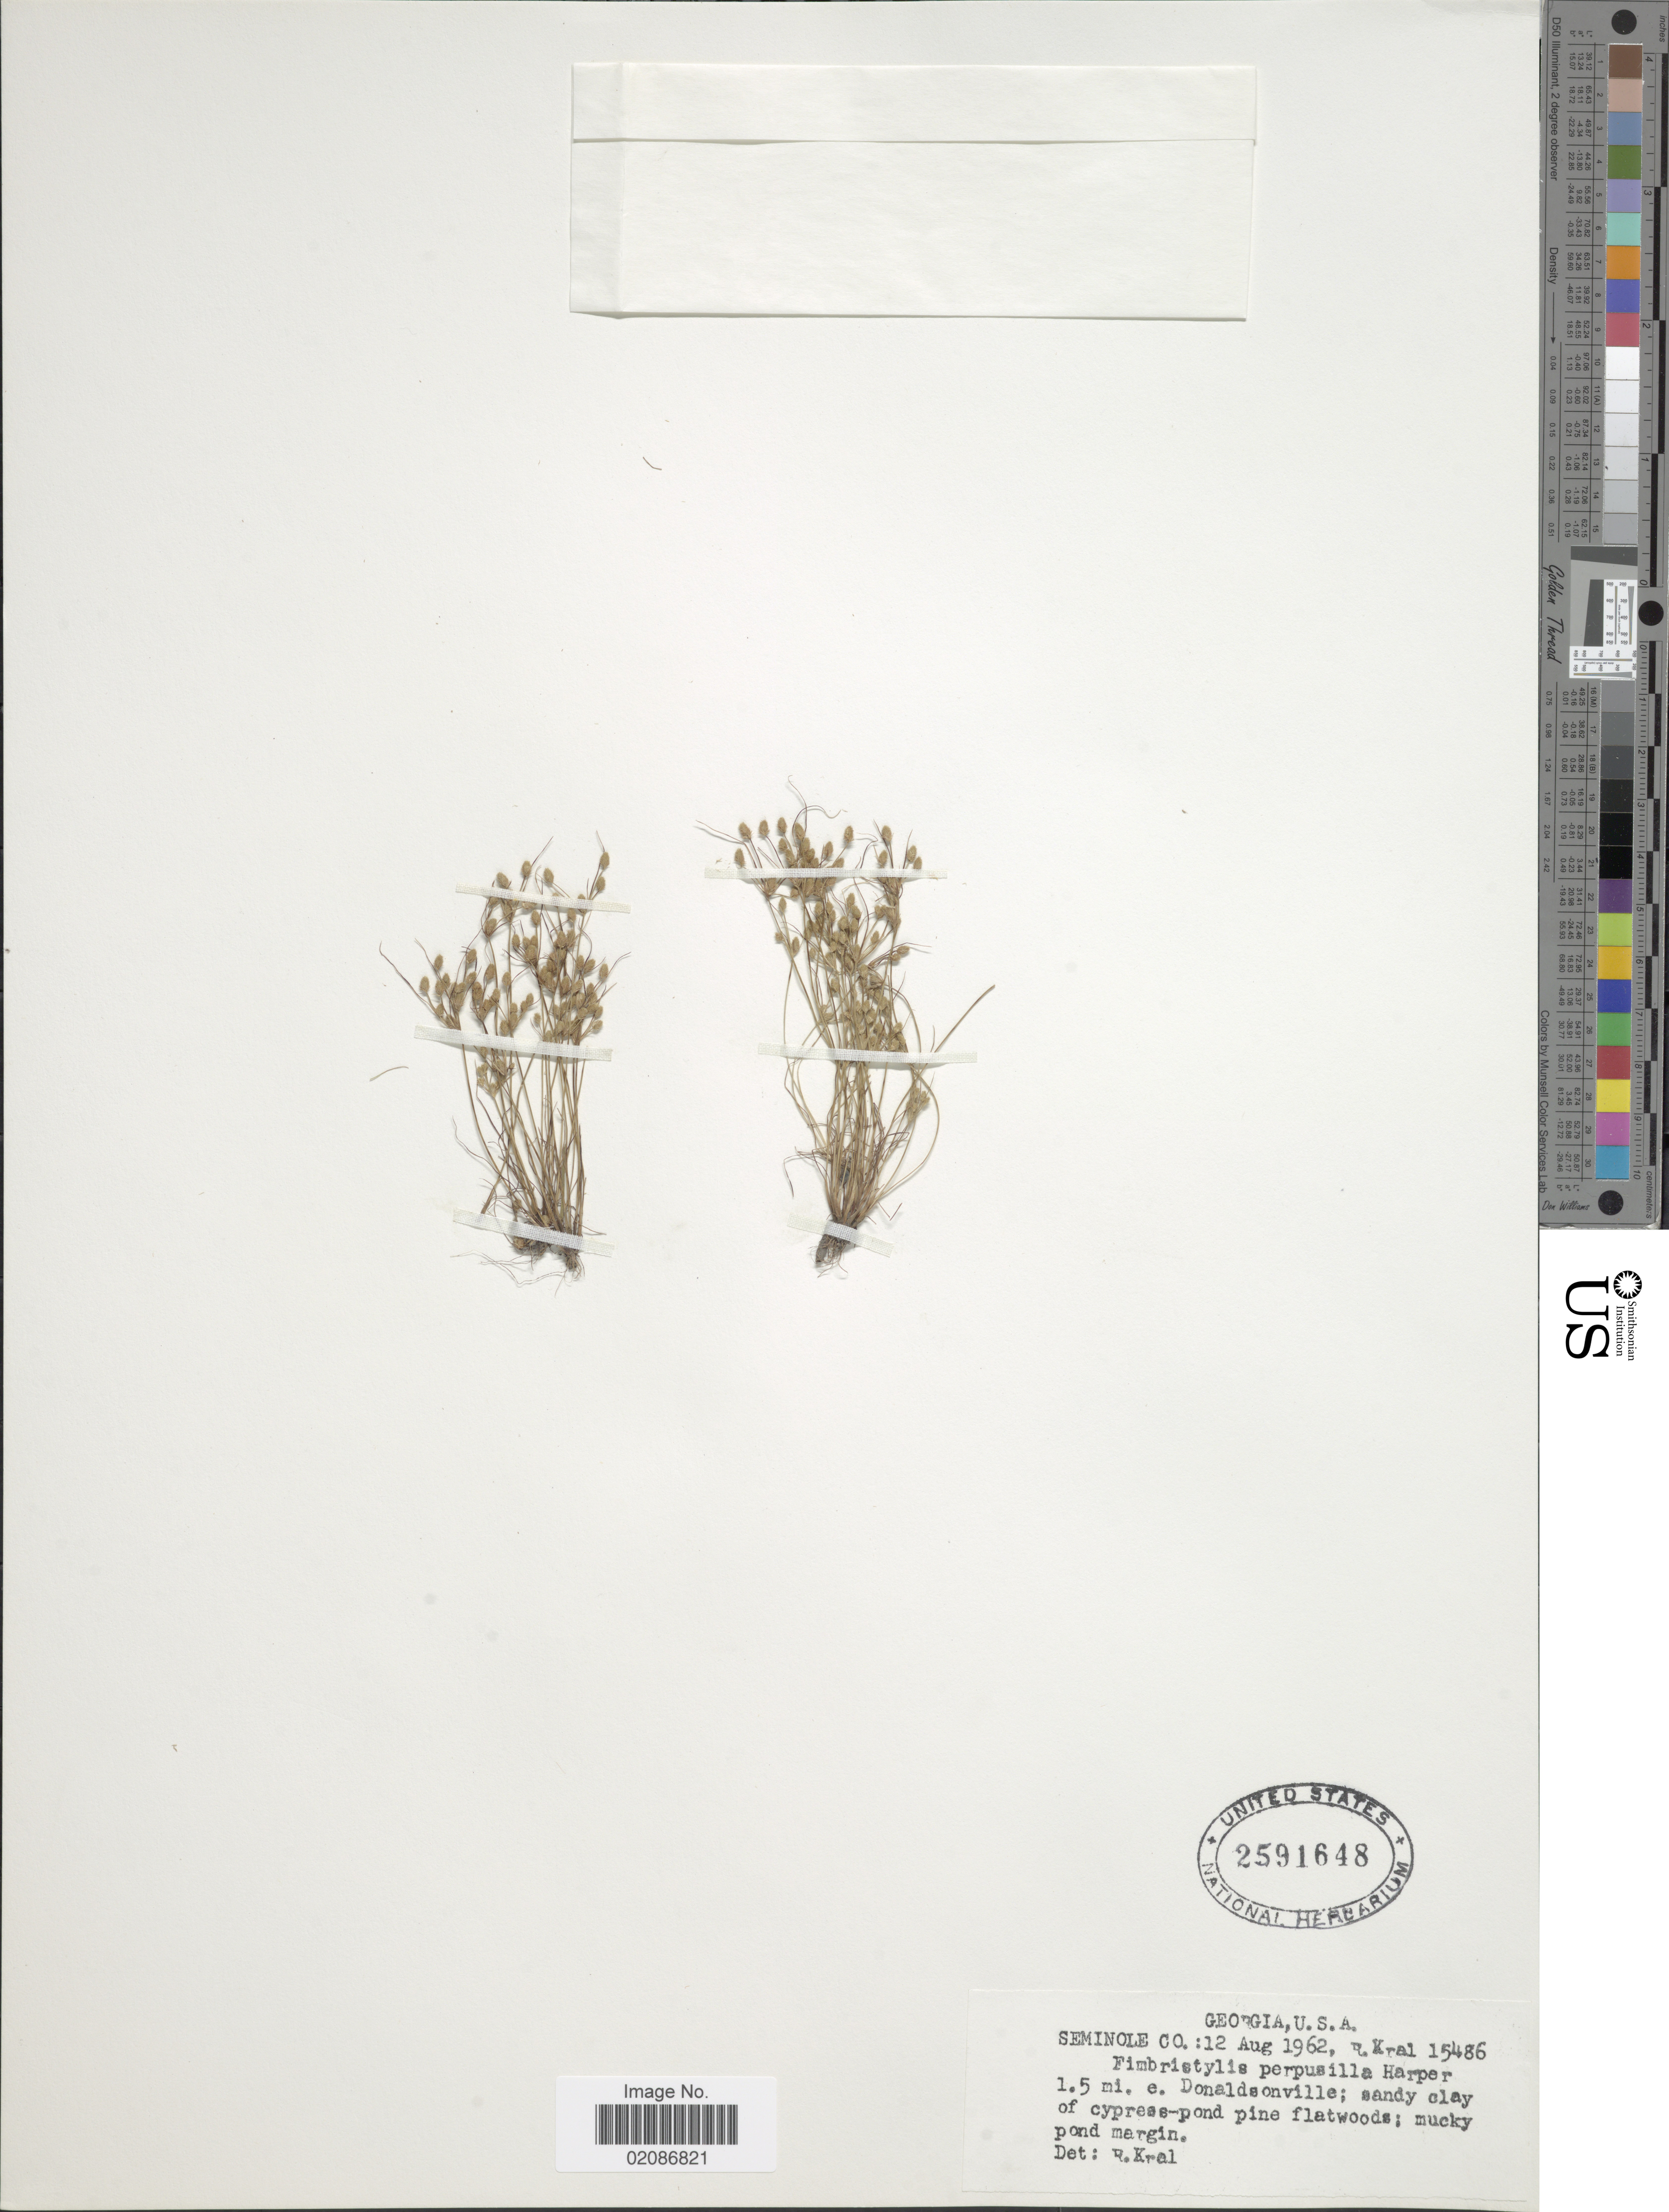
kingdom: Plantae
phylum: Tracheophyta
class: Liliopsida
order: Poales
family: Cyperaceae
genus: Fimbristylis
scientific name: Fimbristylis perpusilla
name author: R.M. Harper ex Small & Britton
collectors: R. Kral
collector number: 15486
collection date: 1962-08-12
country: United States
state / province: Georgia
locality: Seminole Co.: 1.5 mi. e. Donaldsonville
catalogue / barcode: US 2591648